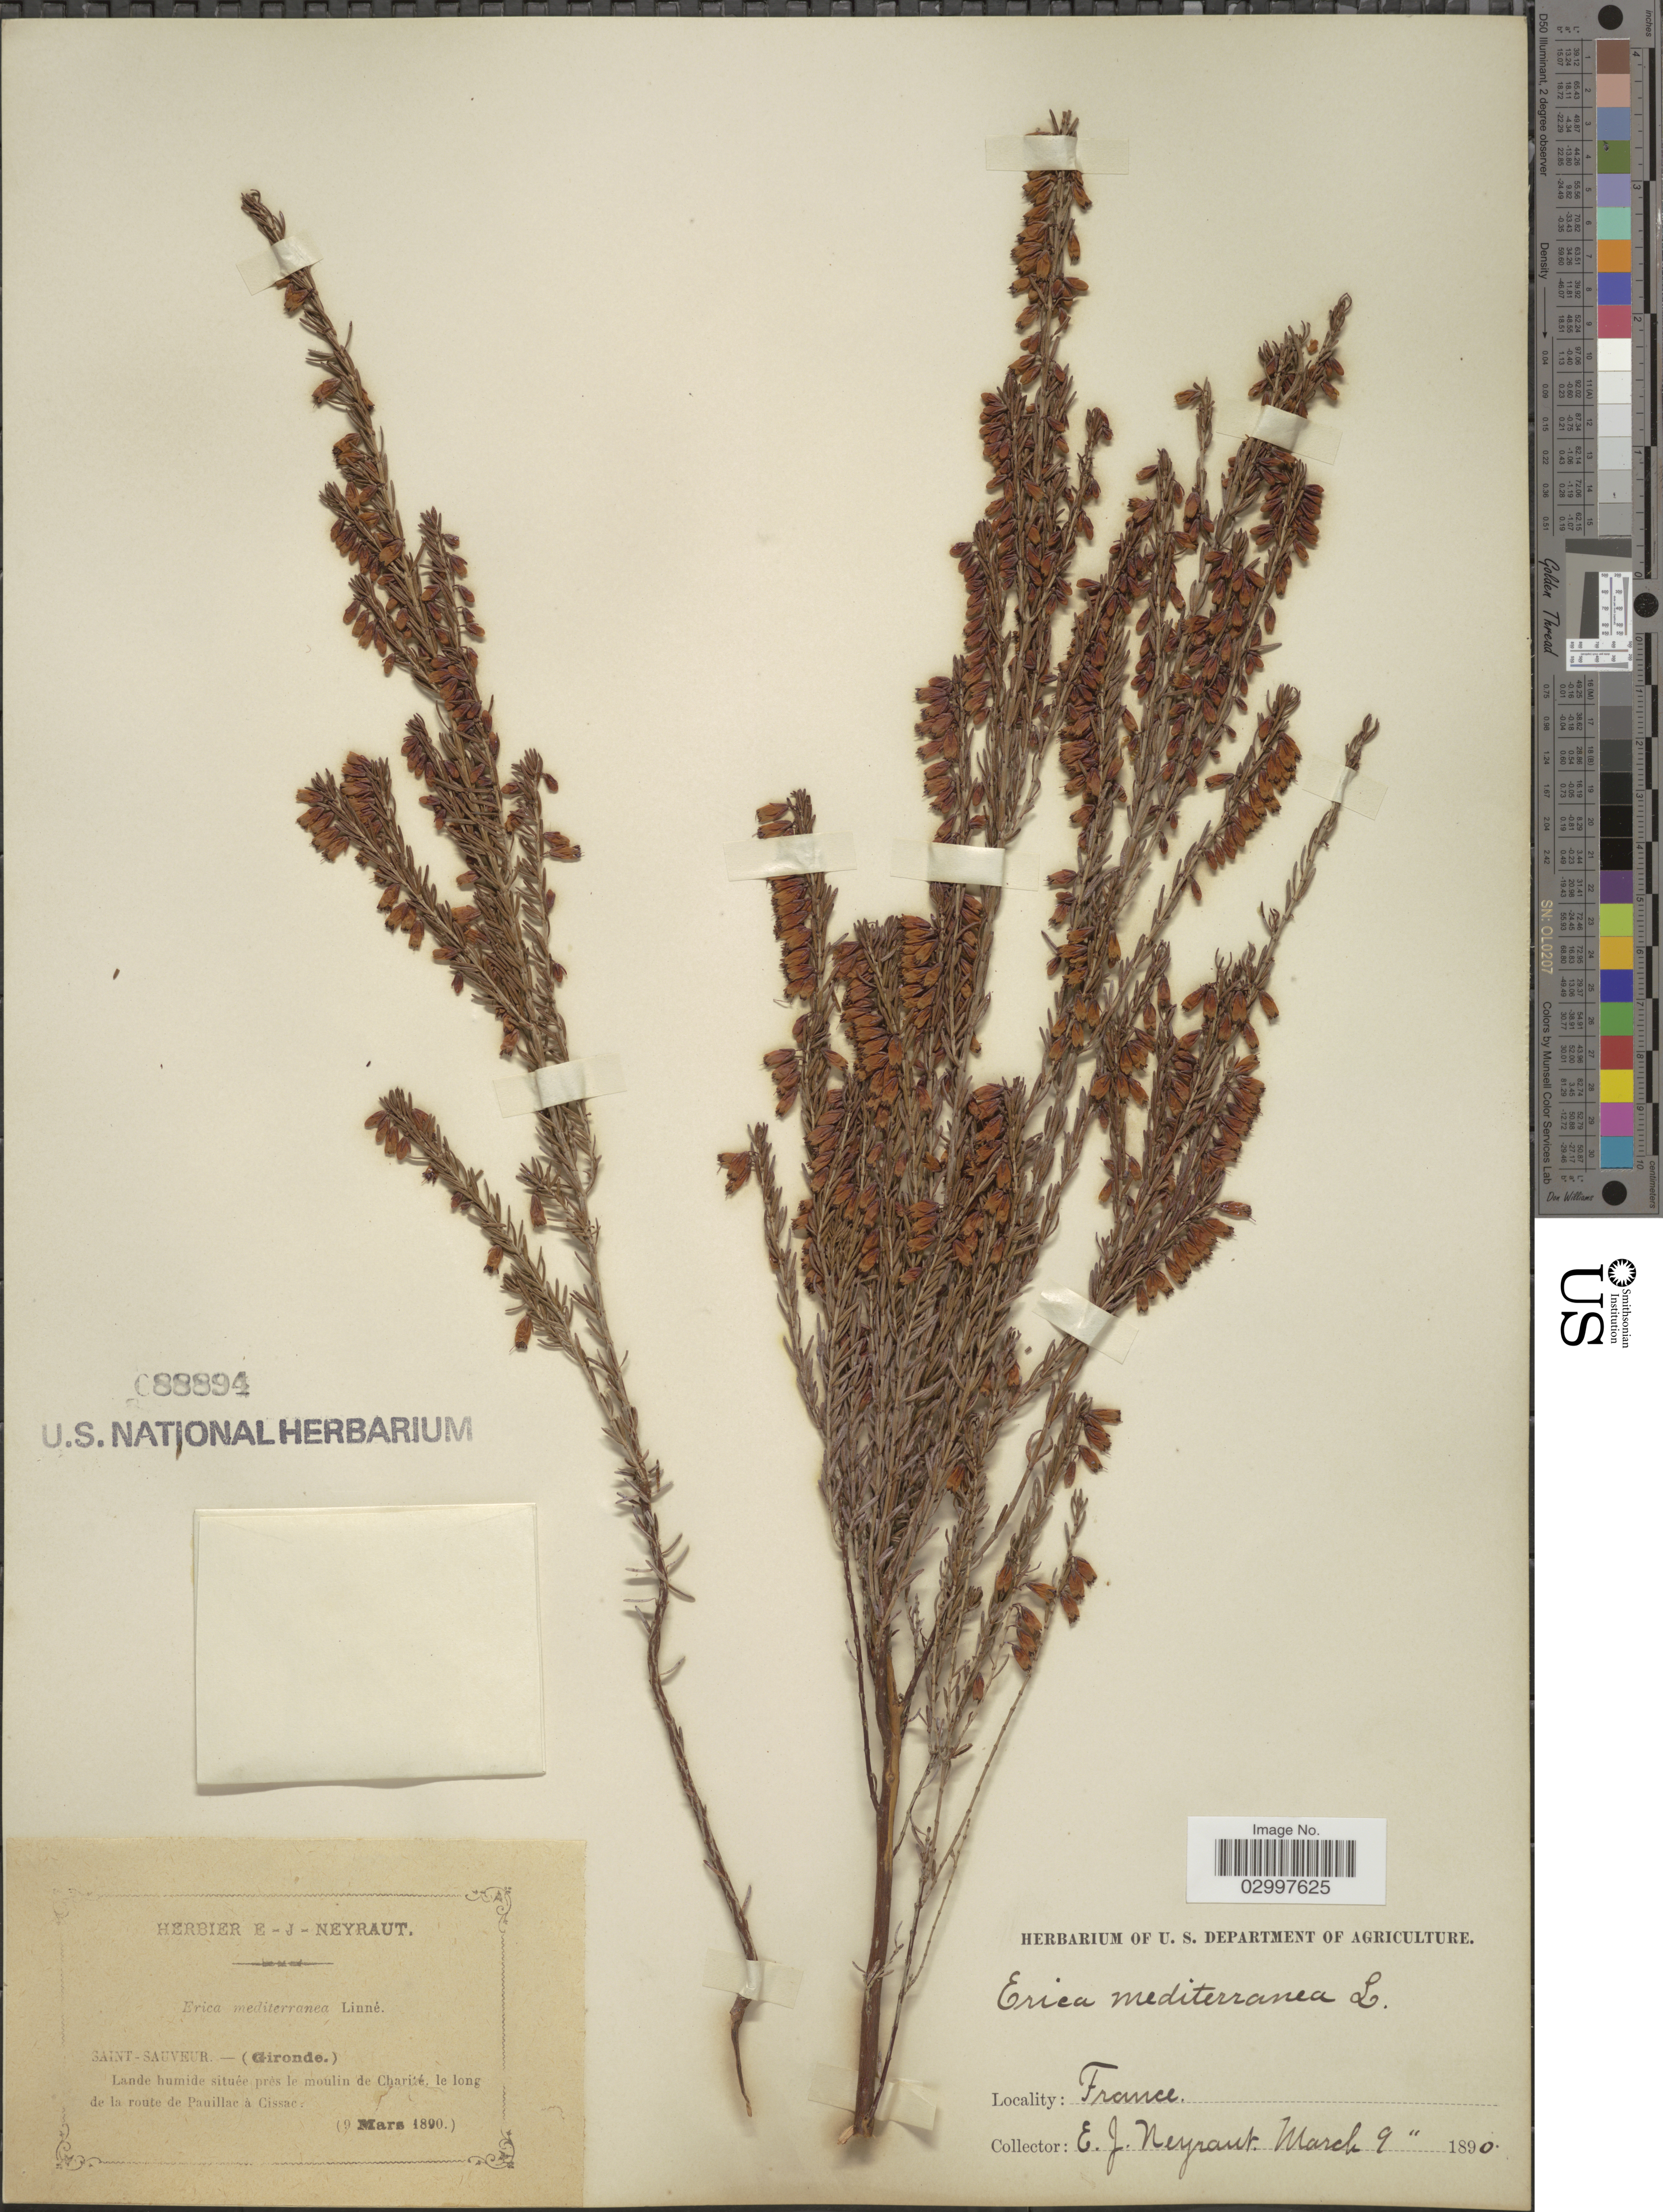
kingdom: Plantae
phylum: Tracheophyta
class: Magnoliopsida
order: Ericales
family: Ericaceae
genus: Erica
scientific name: Erica mediterranea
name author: L.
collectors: E. Neyraut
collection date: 1890-03-09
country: France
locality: Lande humide située près de Charité, le long de la route de Pauillac à Cissac.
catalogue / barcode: US 88894